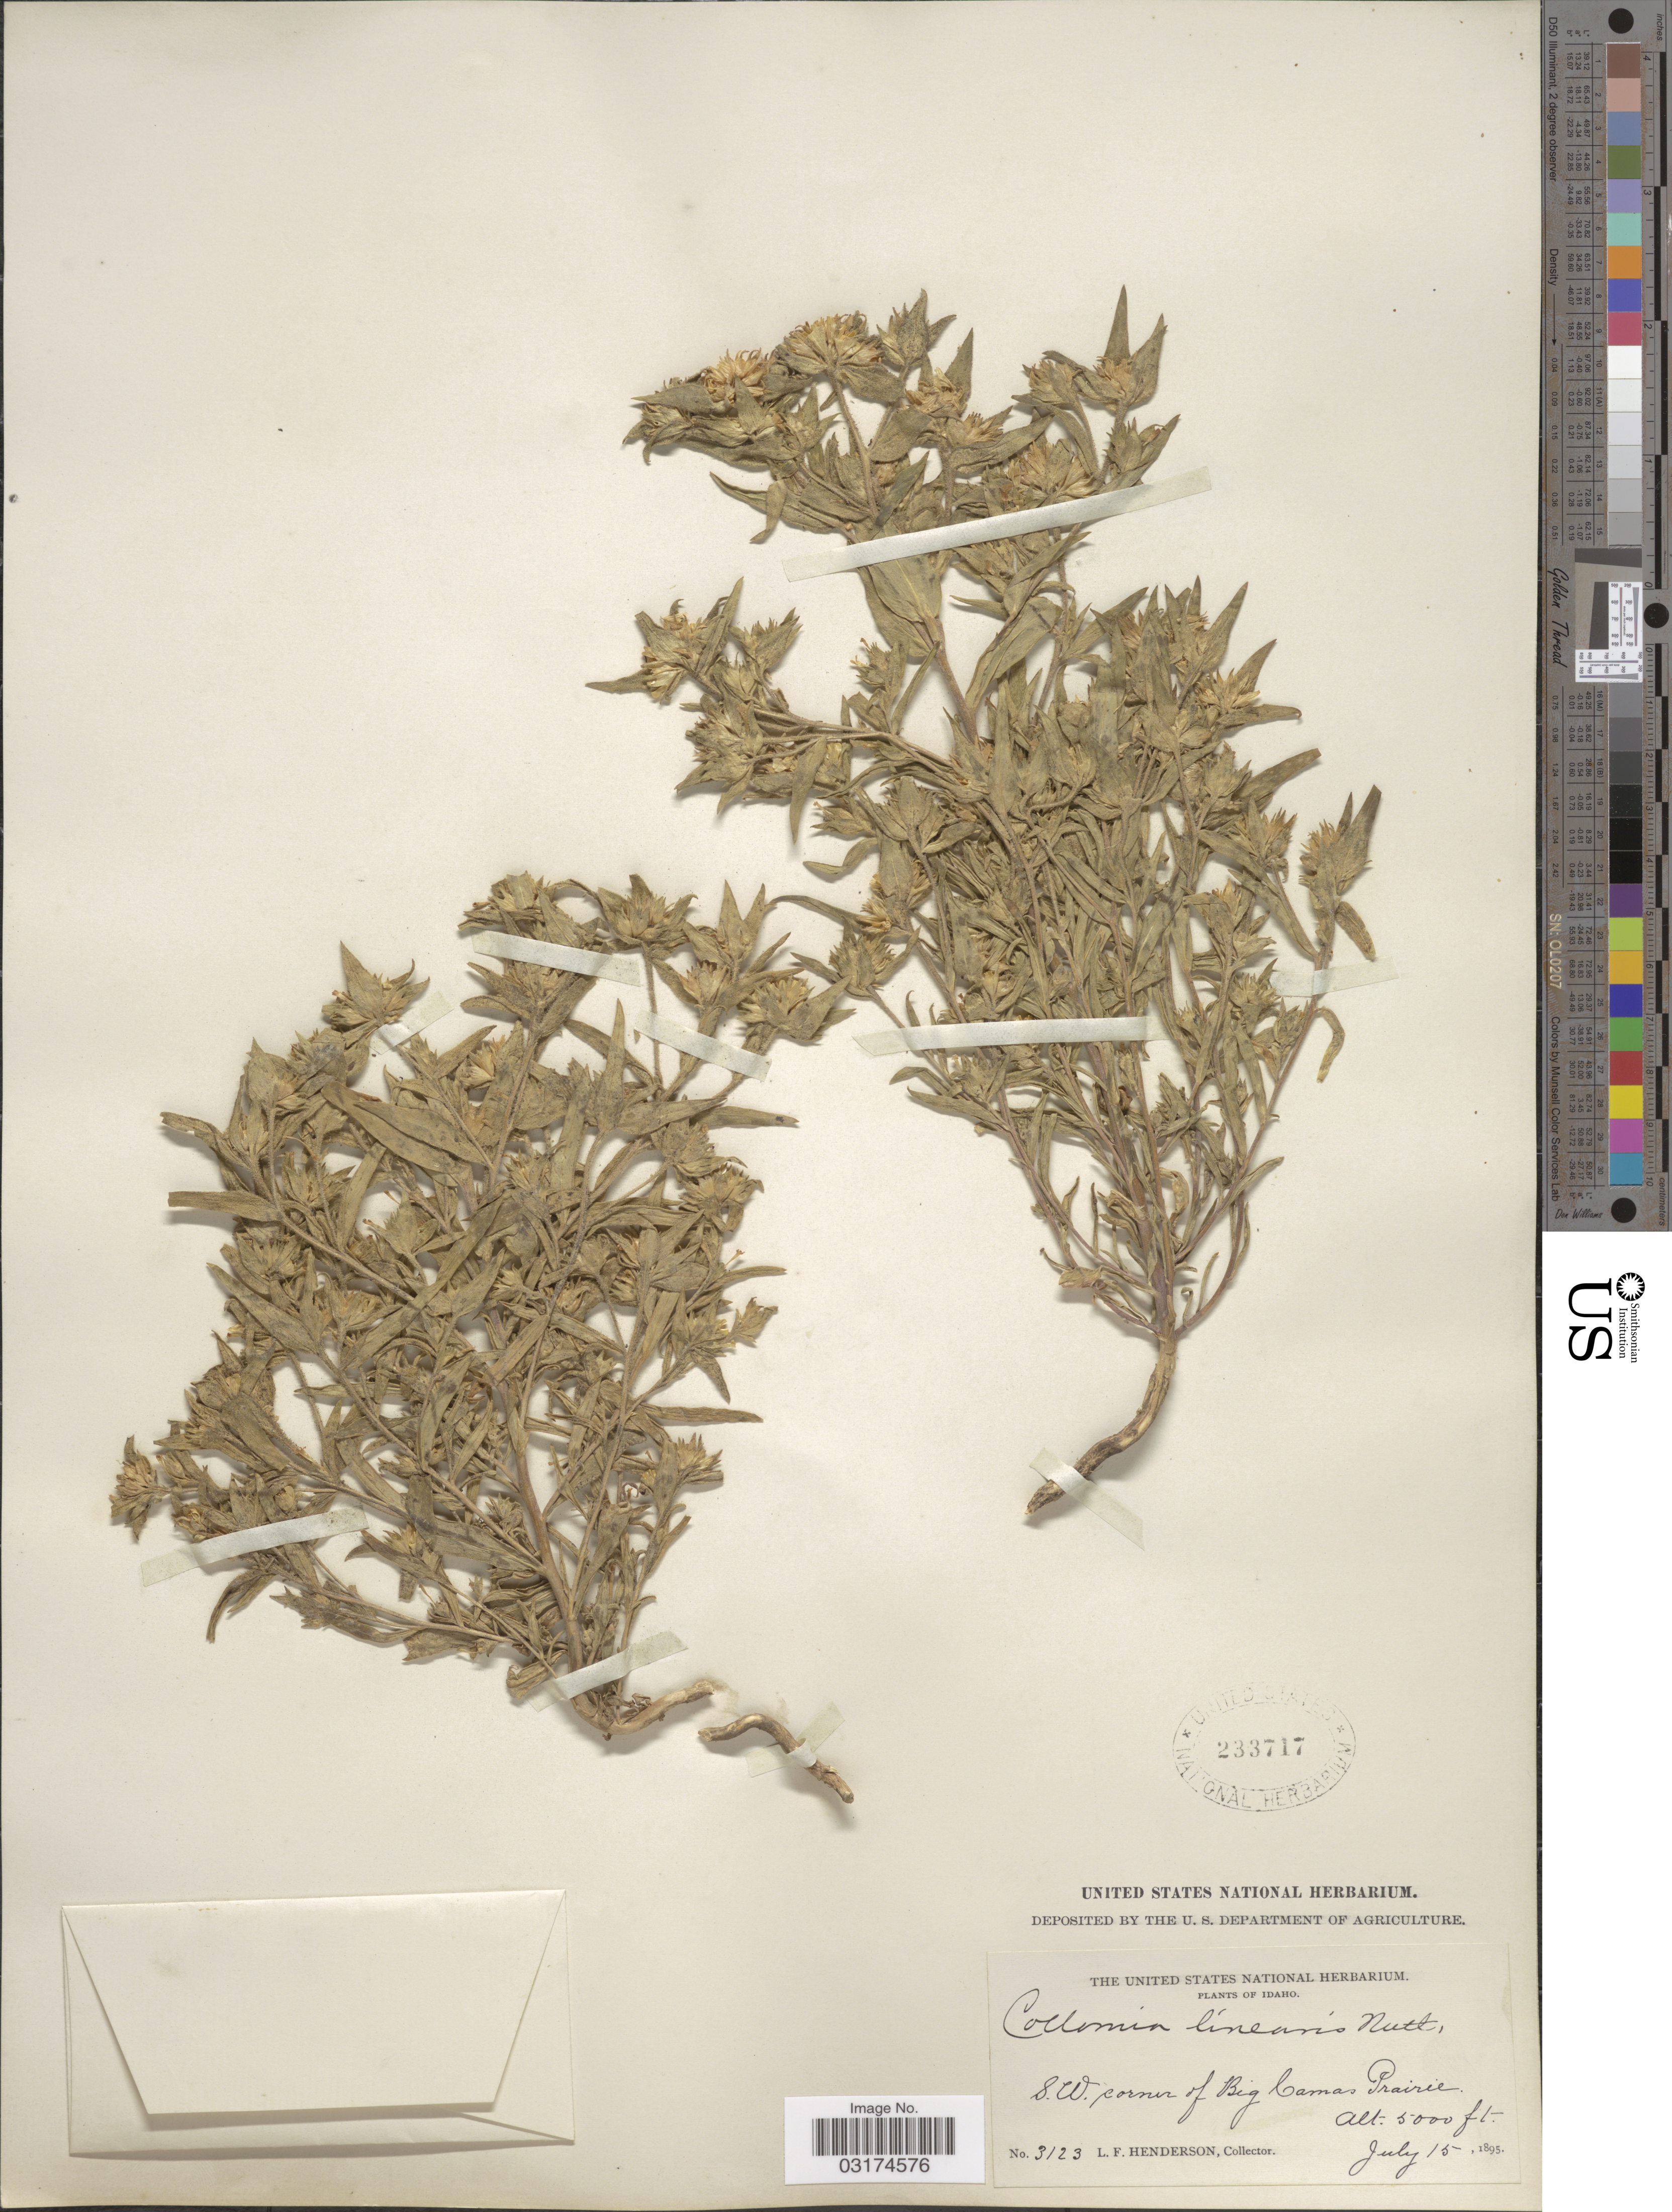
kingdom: Plantae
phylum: Tracheophyta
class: Magnoliopsida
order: Ericales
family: Polemoniaceae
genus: Collomia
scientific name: Collomia linearis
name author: Nutt.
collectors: L. Henderson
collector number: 3123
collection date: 1895-07-15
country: United States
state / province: Idaho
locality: S.W. corner of Big Camas Prairie.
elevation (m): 1524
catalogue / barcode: US 233717